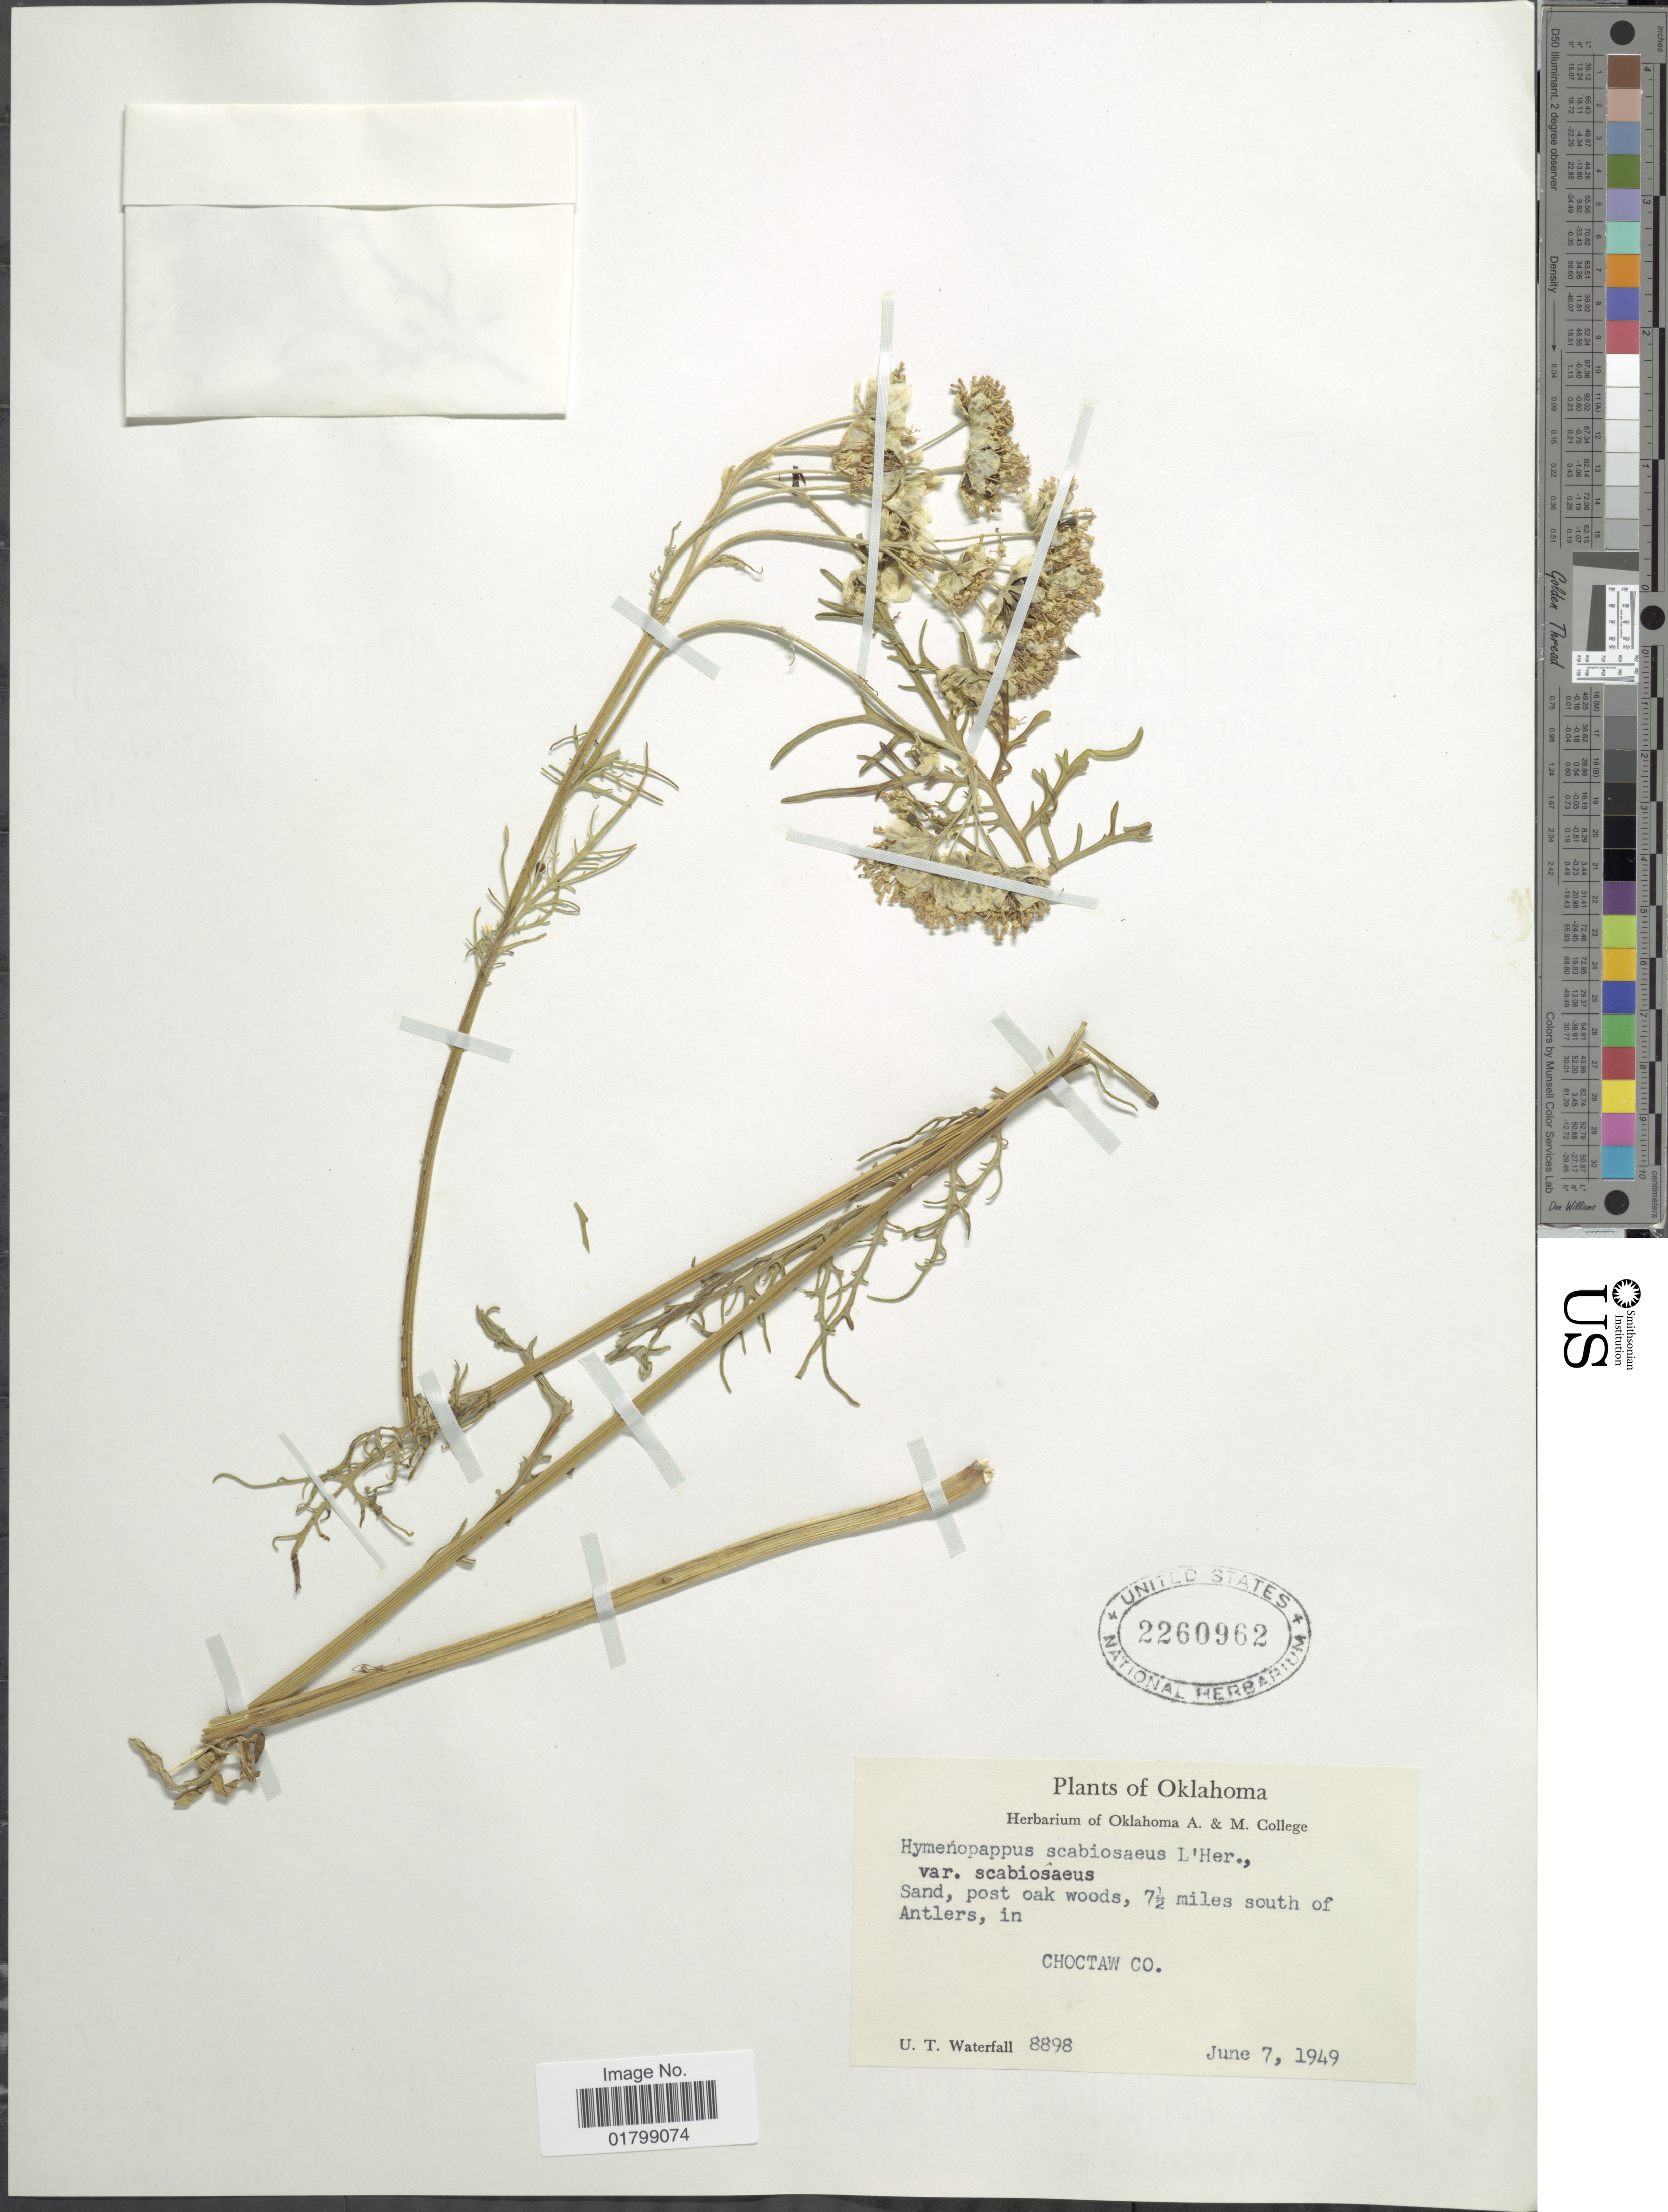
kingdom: Plantae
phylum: Tracheophyta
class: Magnoliopsida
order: Asterales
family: Asteraceae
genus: Hymenopappus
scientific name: Hymenopappus scabiosaeus var. corymbosus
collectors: U. T. Waterfall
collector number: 8898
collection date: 1949-06-07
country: United States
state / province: Oklahoma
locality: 7½ miles south of Antlers, in Choctaw Co.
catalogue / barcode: US 2260962